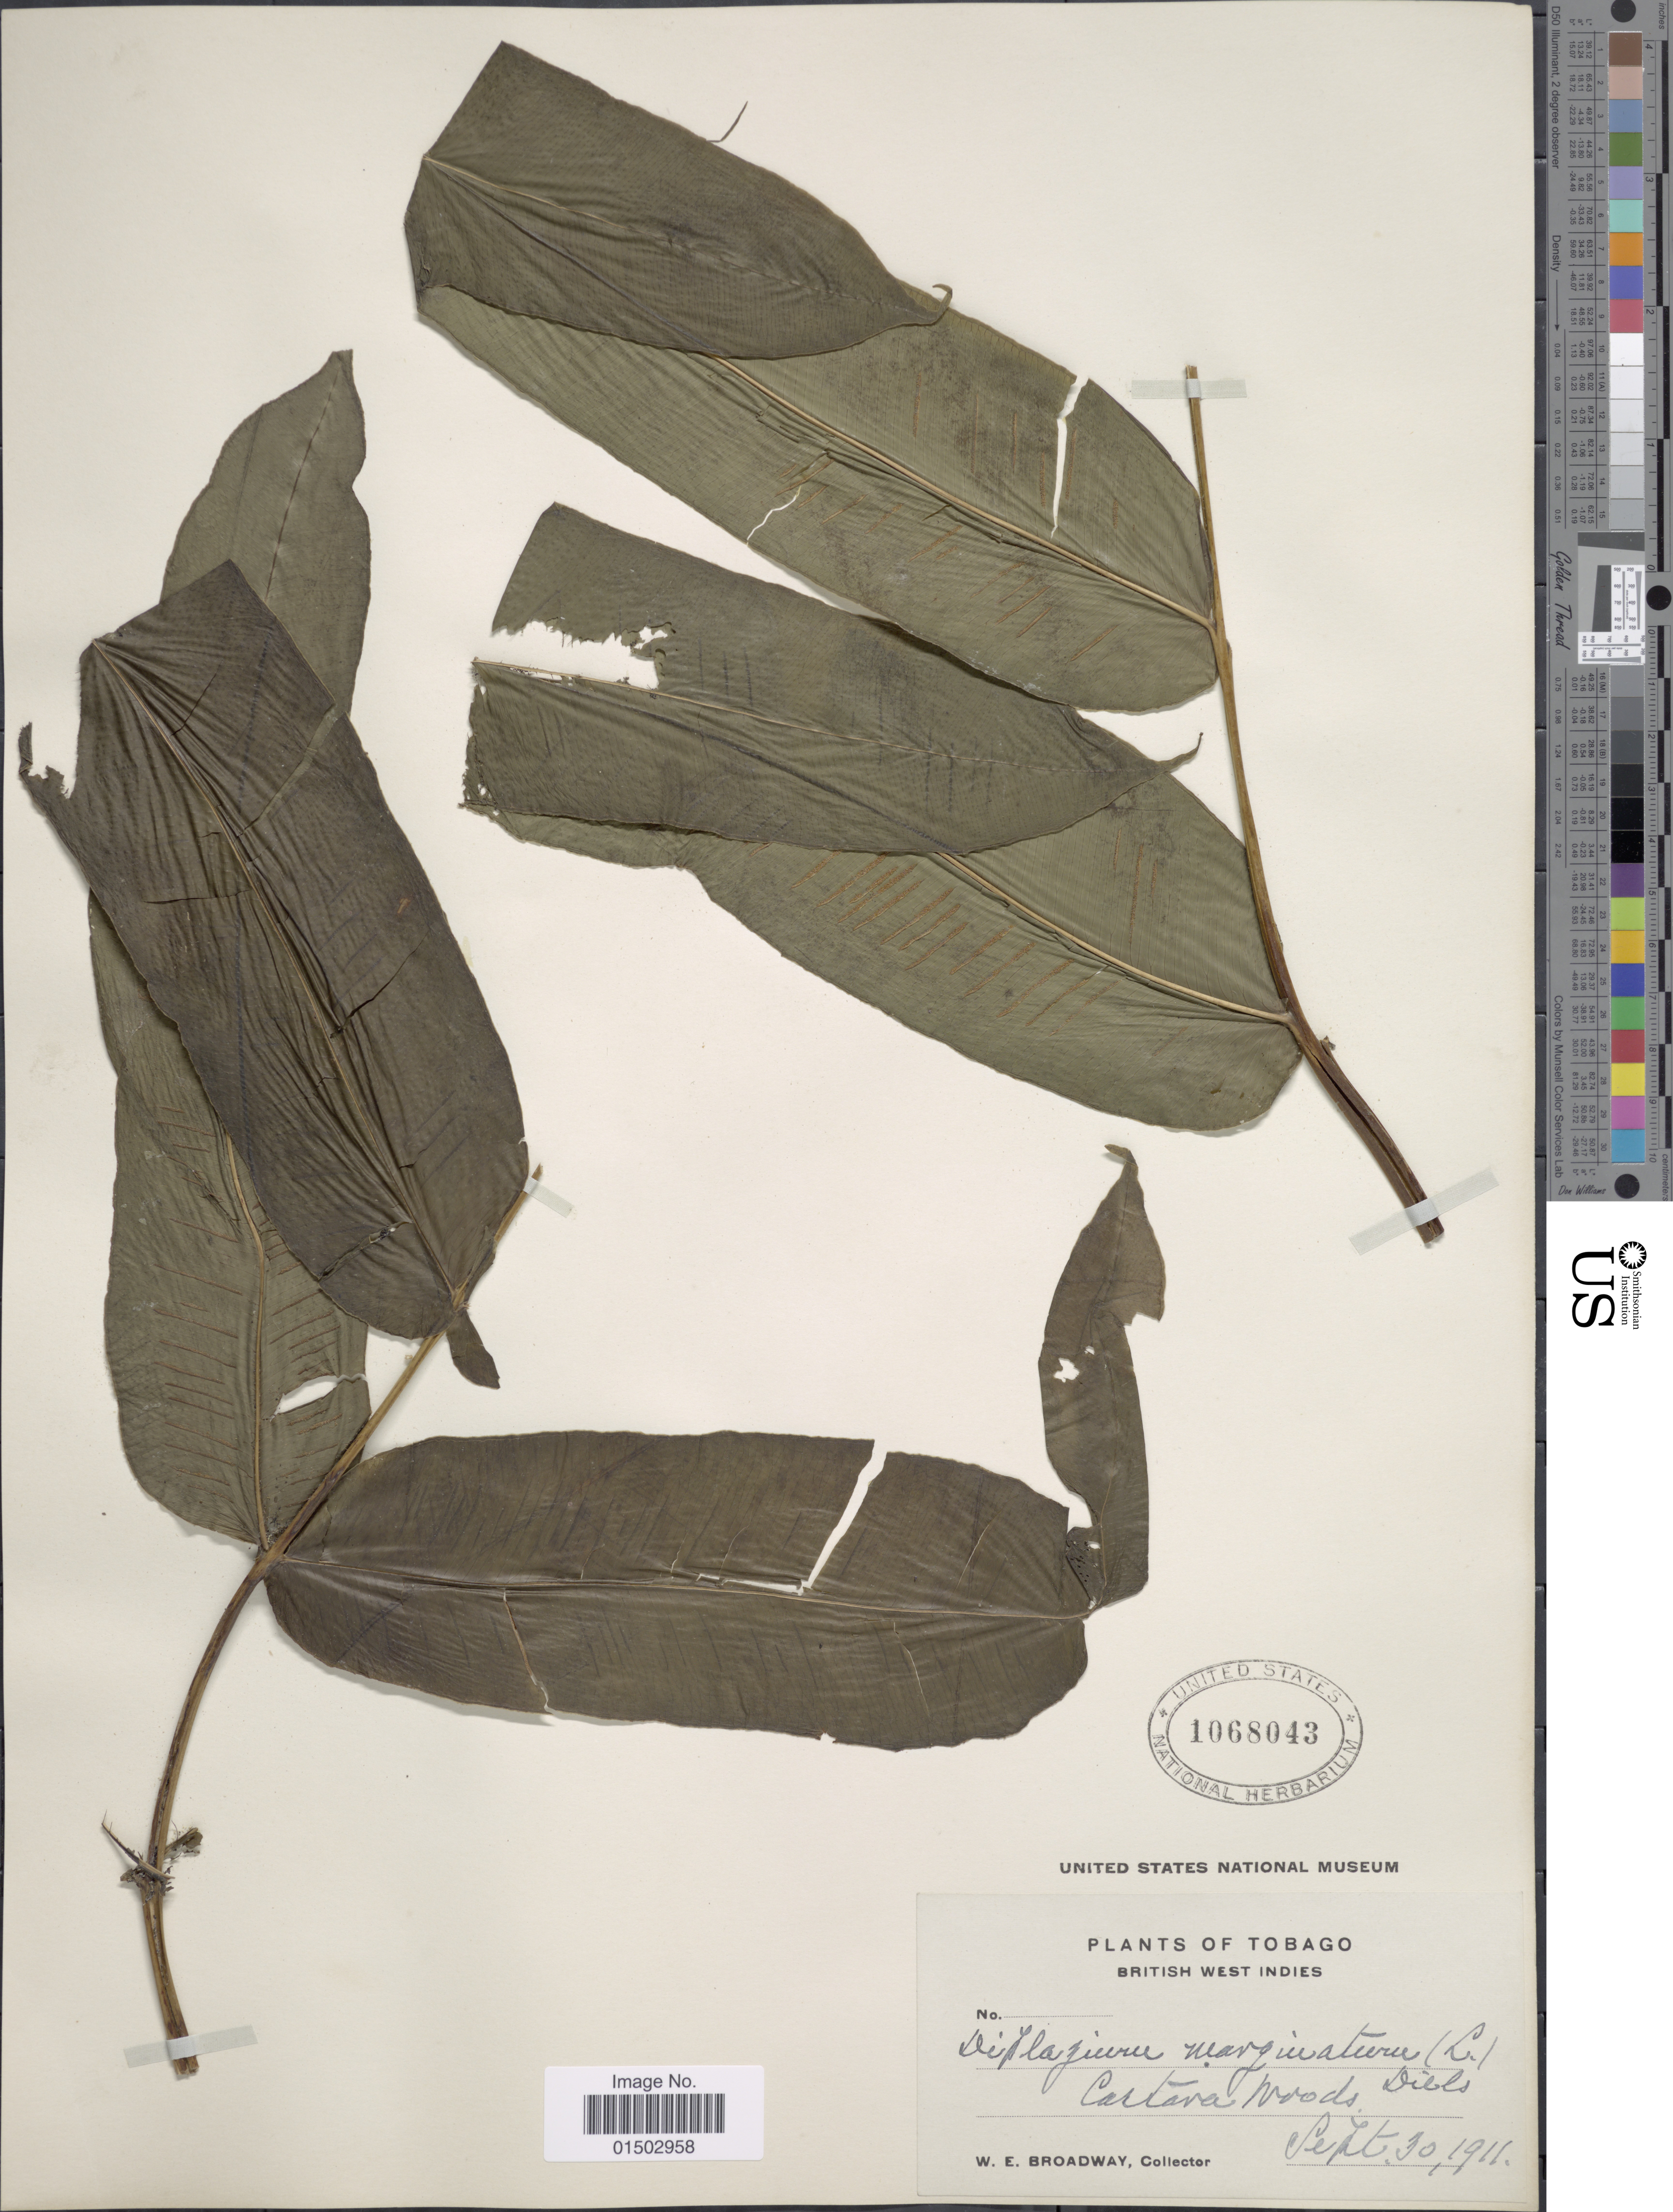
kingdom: Plantae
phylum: Tracheophyta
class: Polypodiopsida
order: Polypodiales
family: Hemidictyaceae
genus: Hemidictyum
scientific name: Hemidictyum marginatum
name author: (L.) C. Presl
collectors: W. E. Broadway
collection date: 1911-09-30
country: Trinidad and Tobago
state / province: Tobago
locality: British West Indies. Castara Woods.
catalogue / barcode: US 1068043